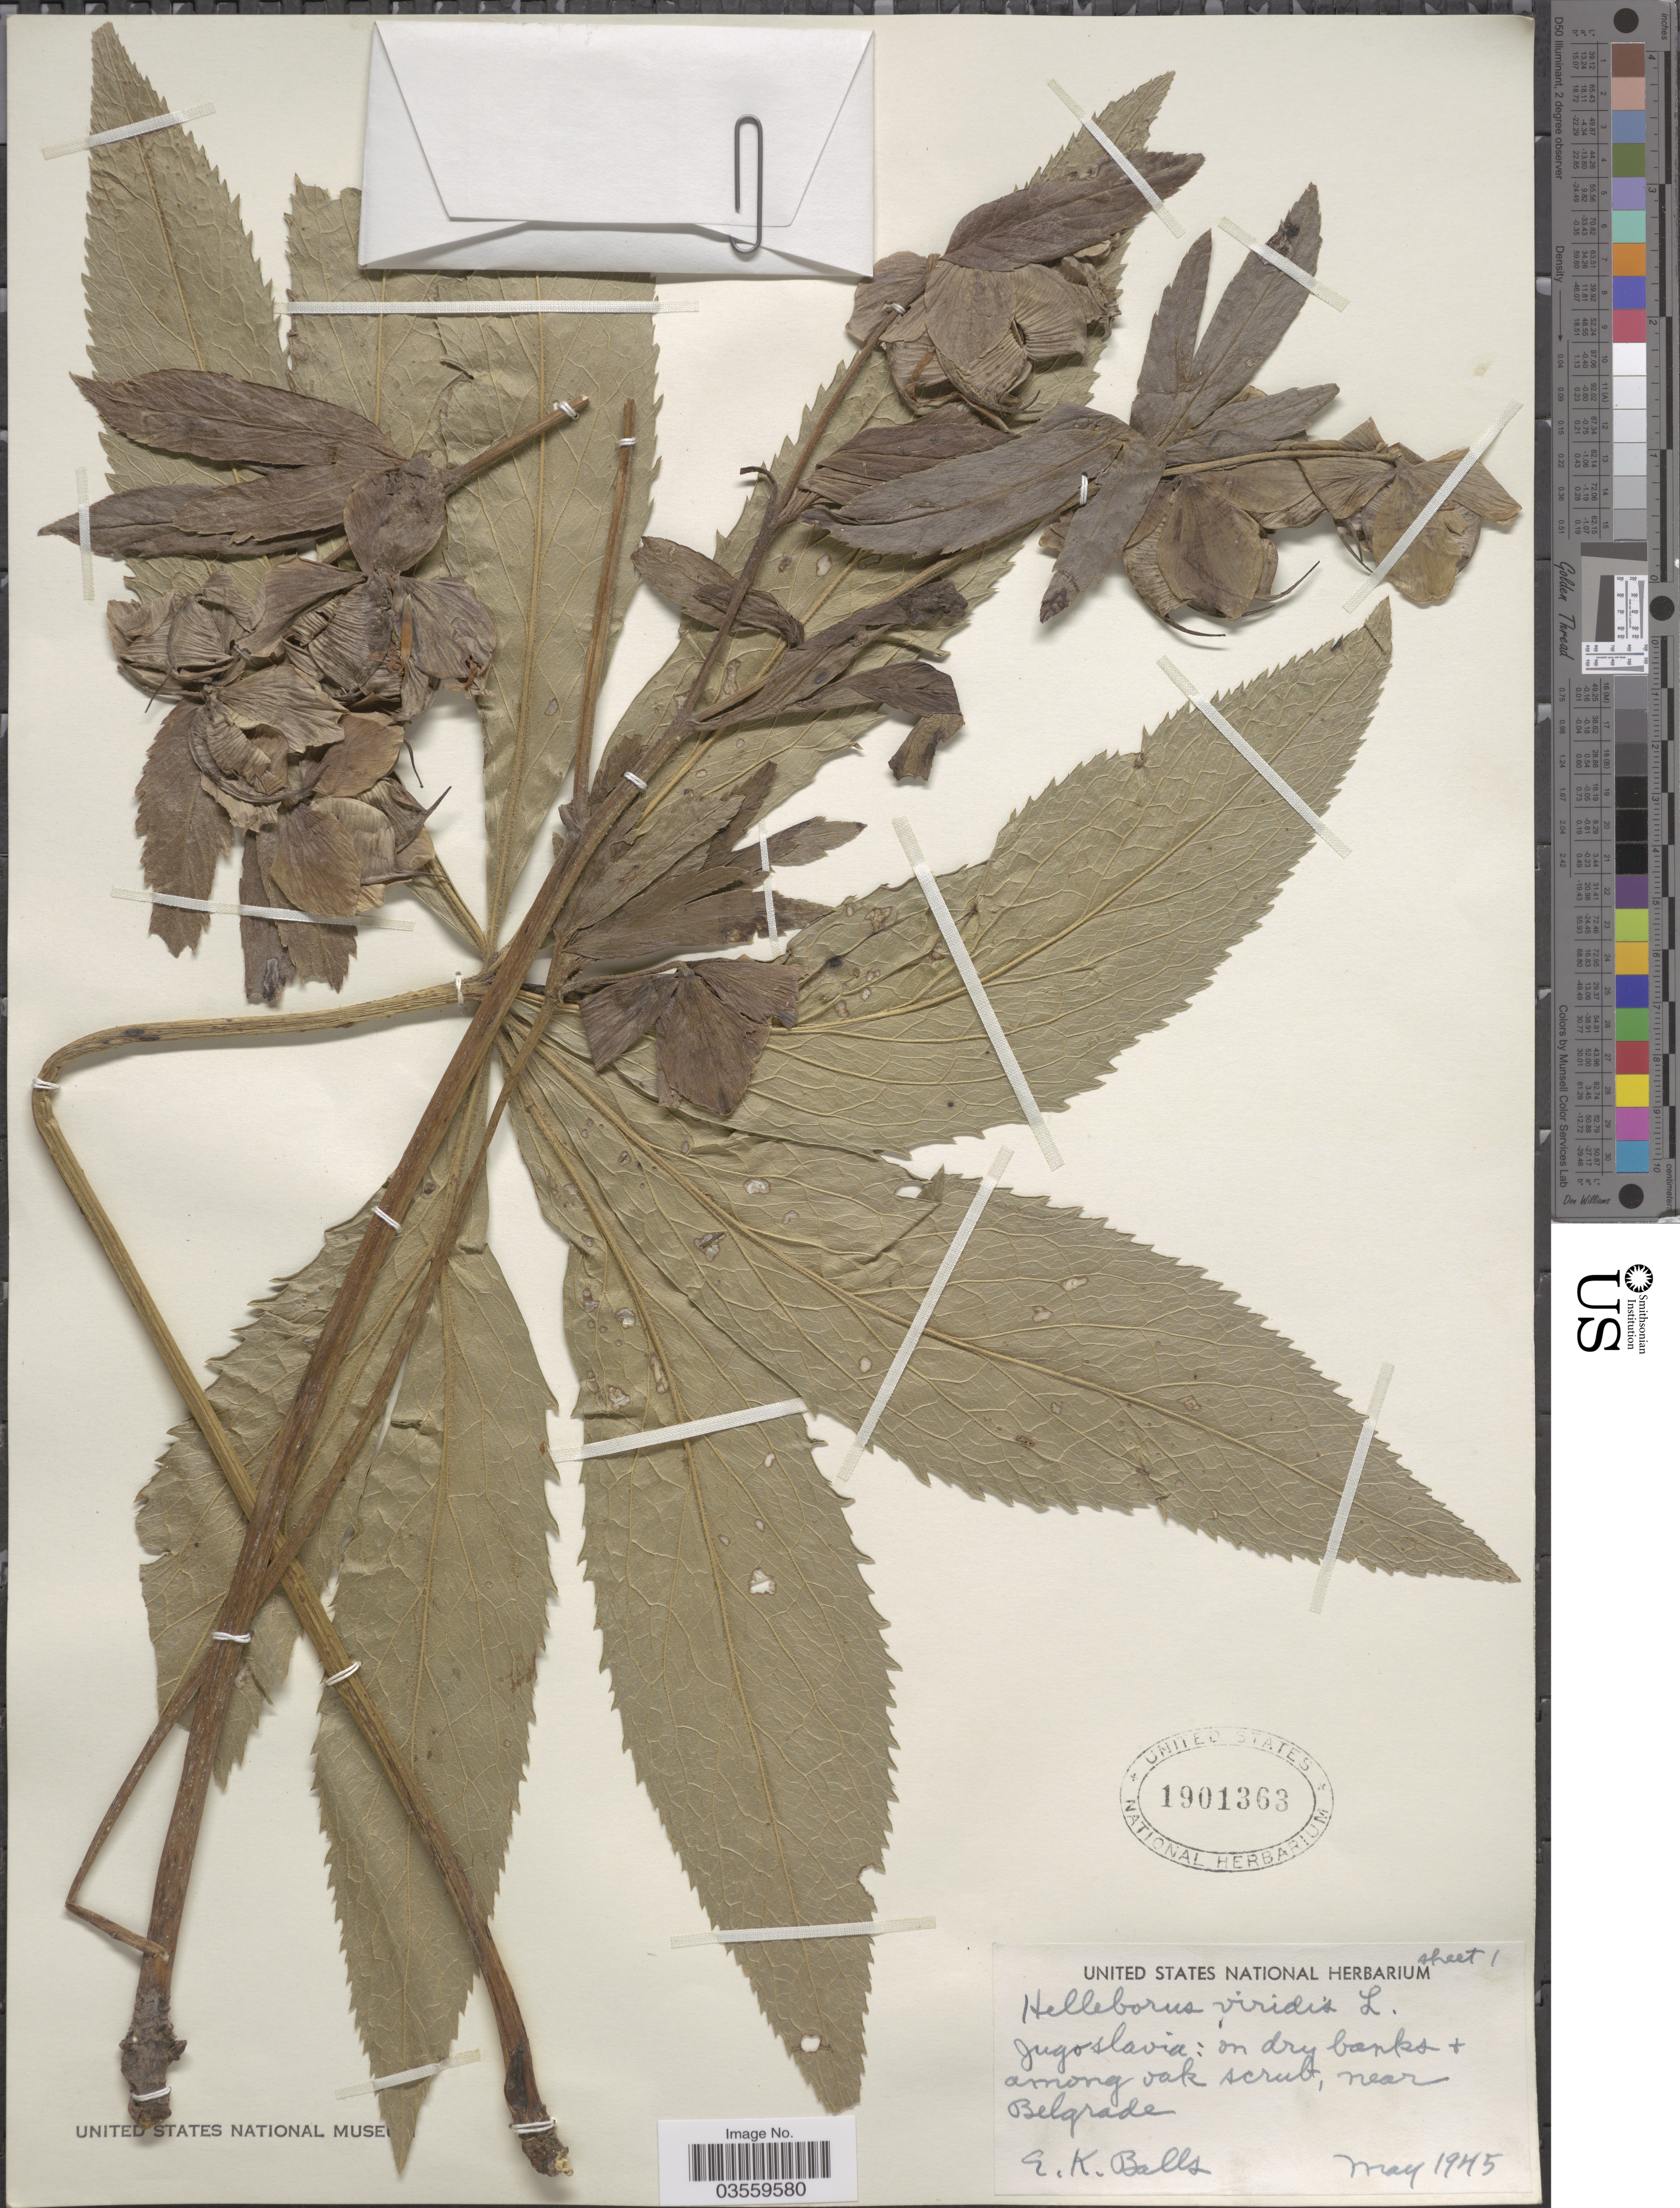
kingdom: Plantae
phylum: Tracheophyta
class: Magnoliopsida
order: Ranunculales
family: Ranunculaceae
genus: Helleborus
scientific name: Helleborus viridis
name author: L.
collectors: E. K. Balls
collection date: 1945-05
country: Serbia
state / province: Belgrade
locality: Jugoslavia: near Belgrade.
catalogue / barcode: US 1901363